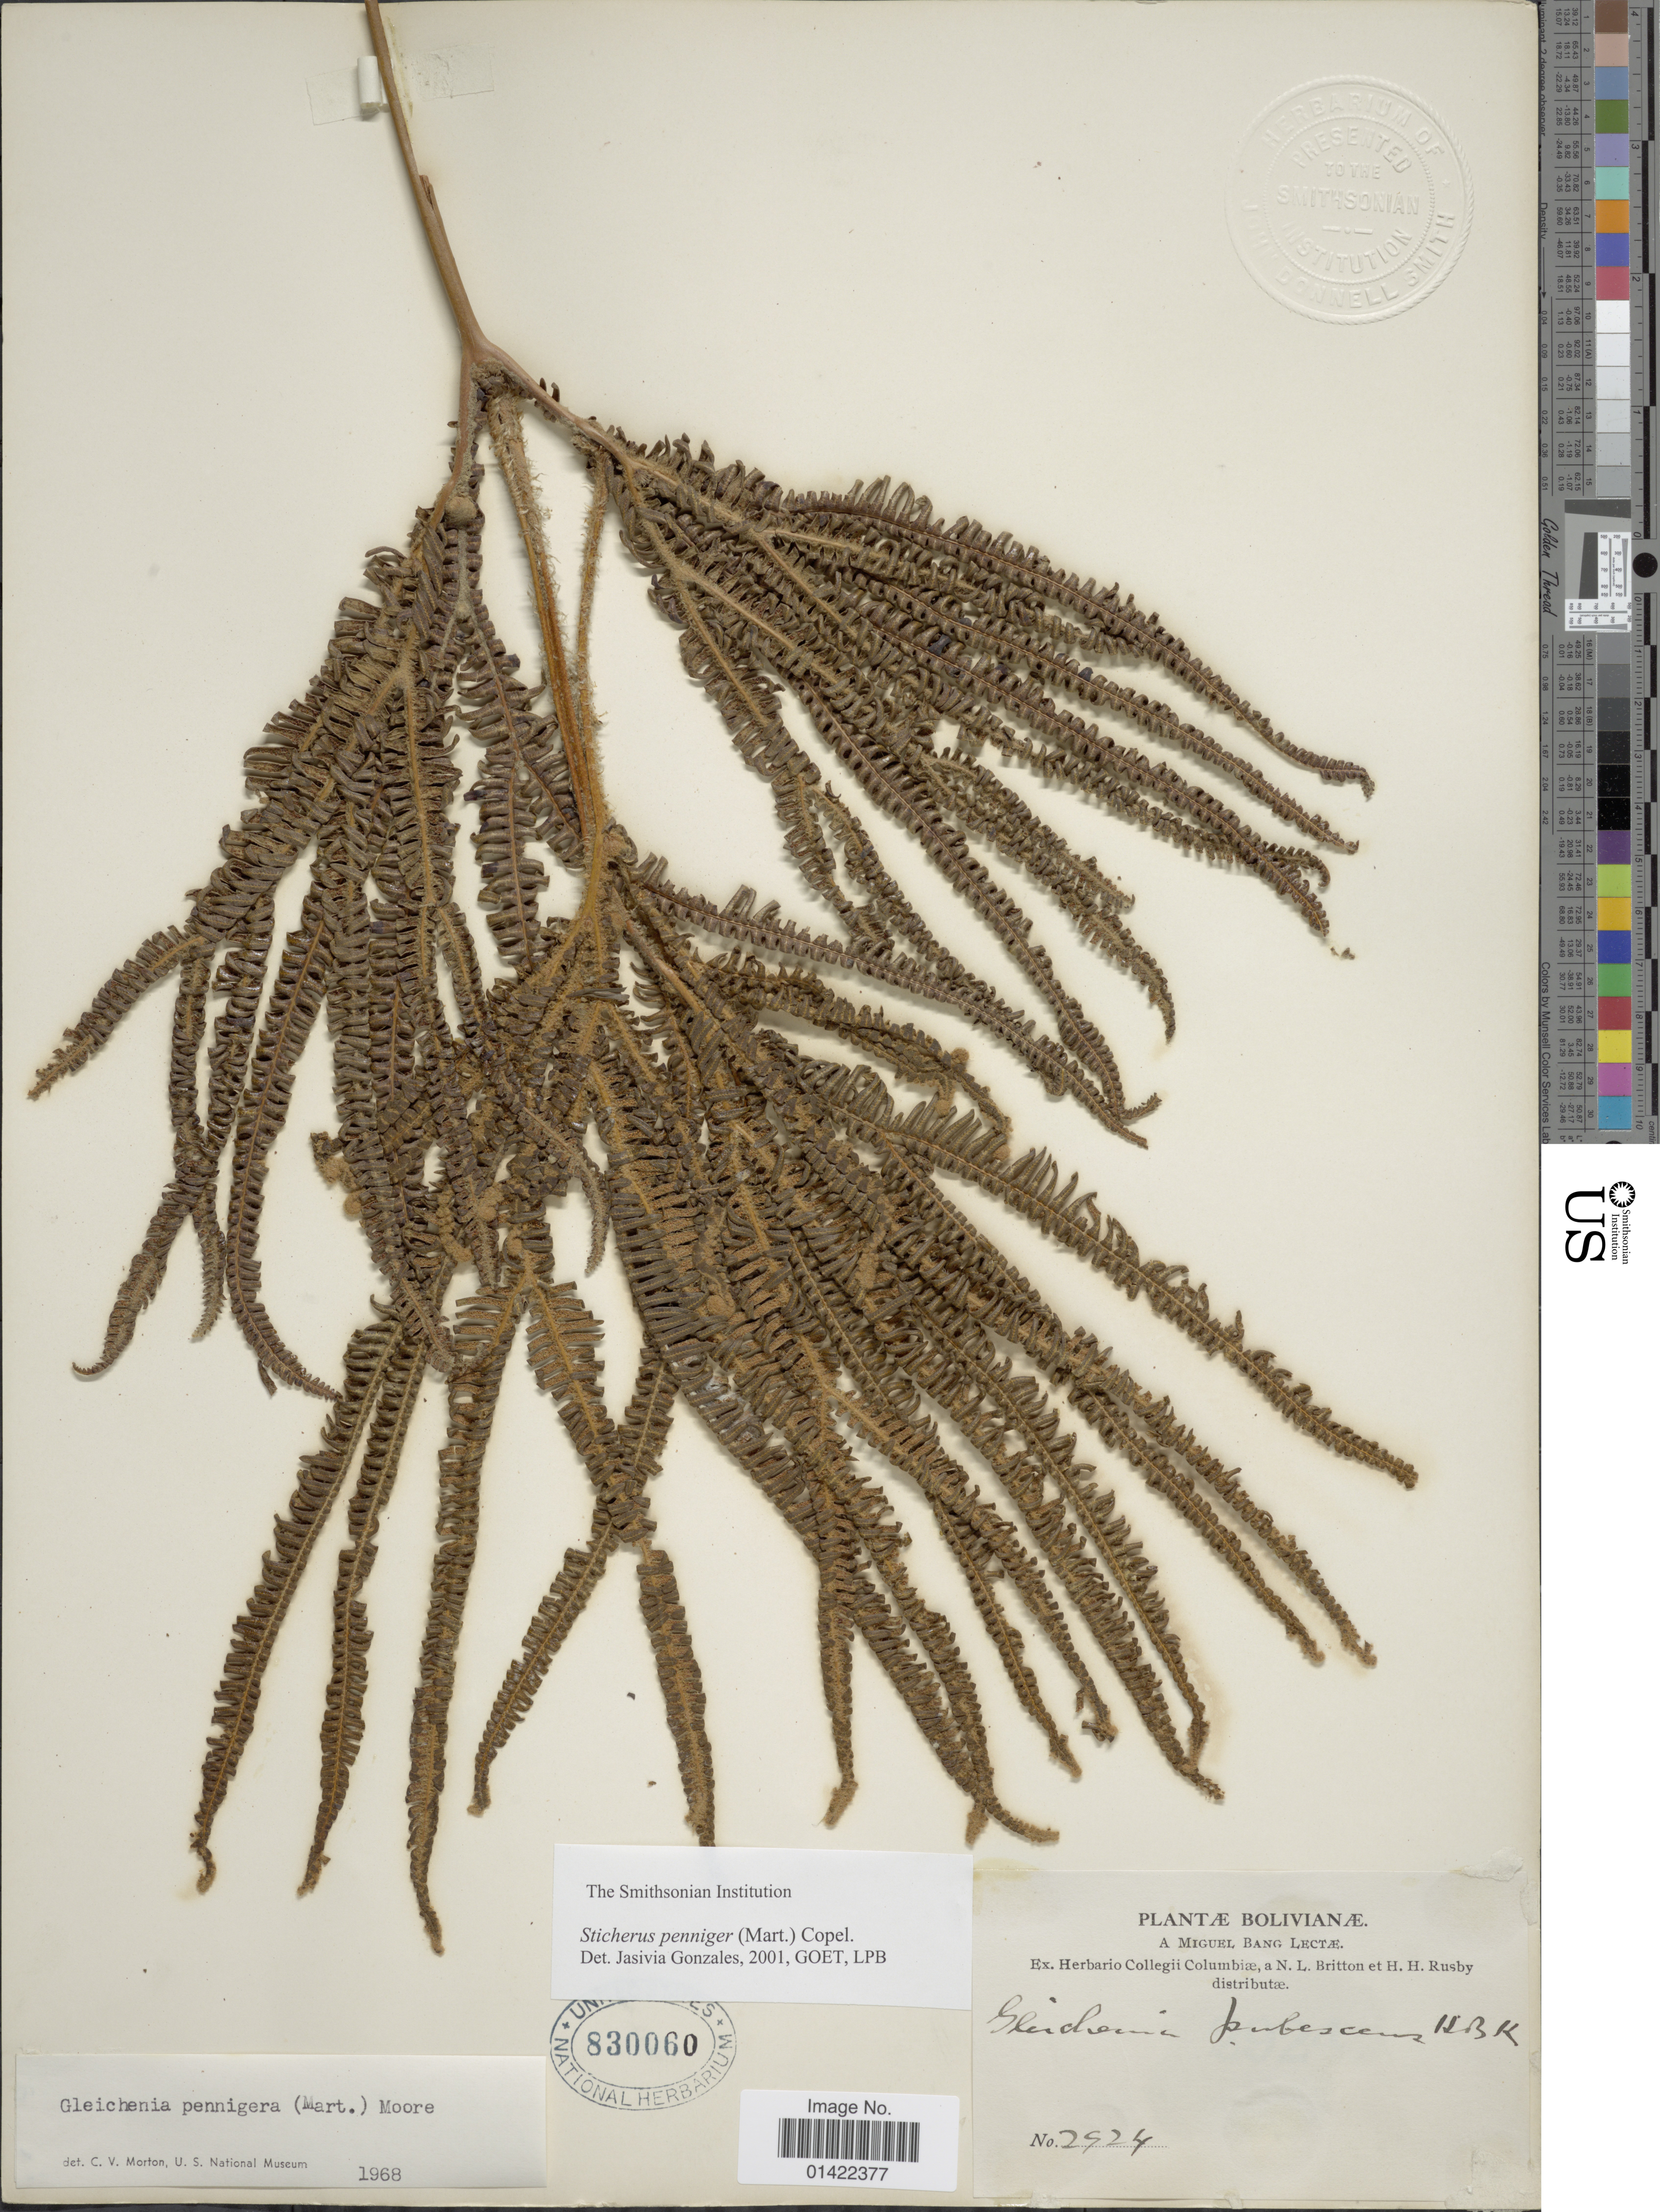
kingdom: Plantae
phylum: Tracheophyta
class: Polypodiopsida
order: Gleicheniales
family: Gleicheniaceae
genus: Sticherus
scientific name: Sticherus pruinosus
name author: (Mart.) Ching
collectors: M. Bang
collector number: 2924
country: Bolivia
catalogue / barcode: US 830060